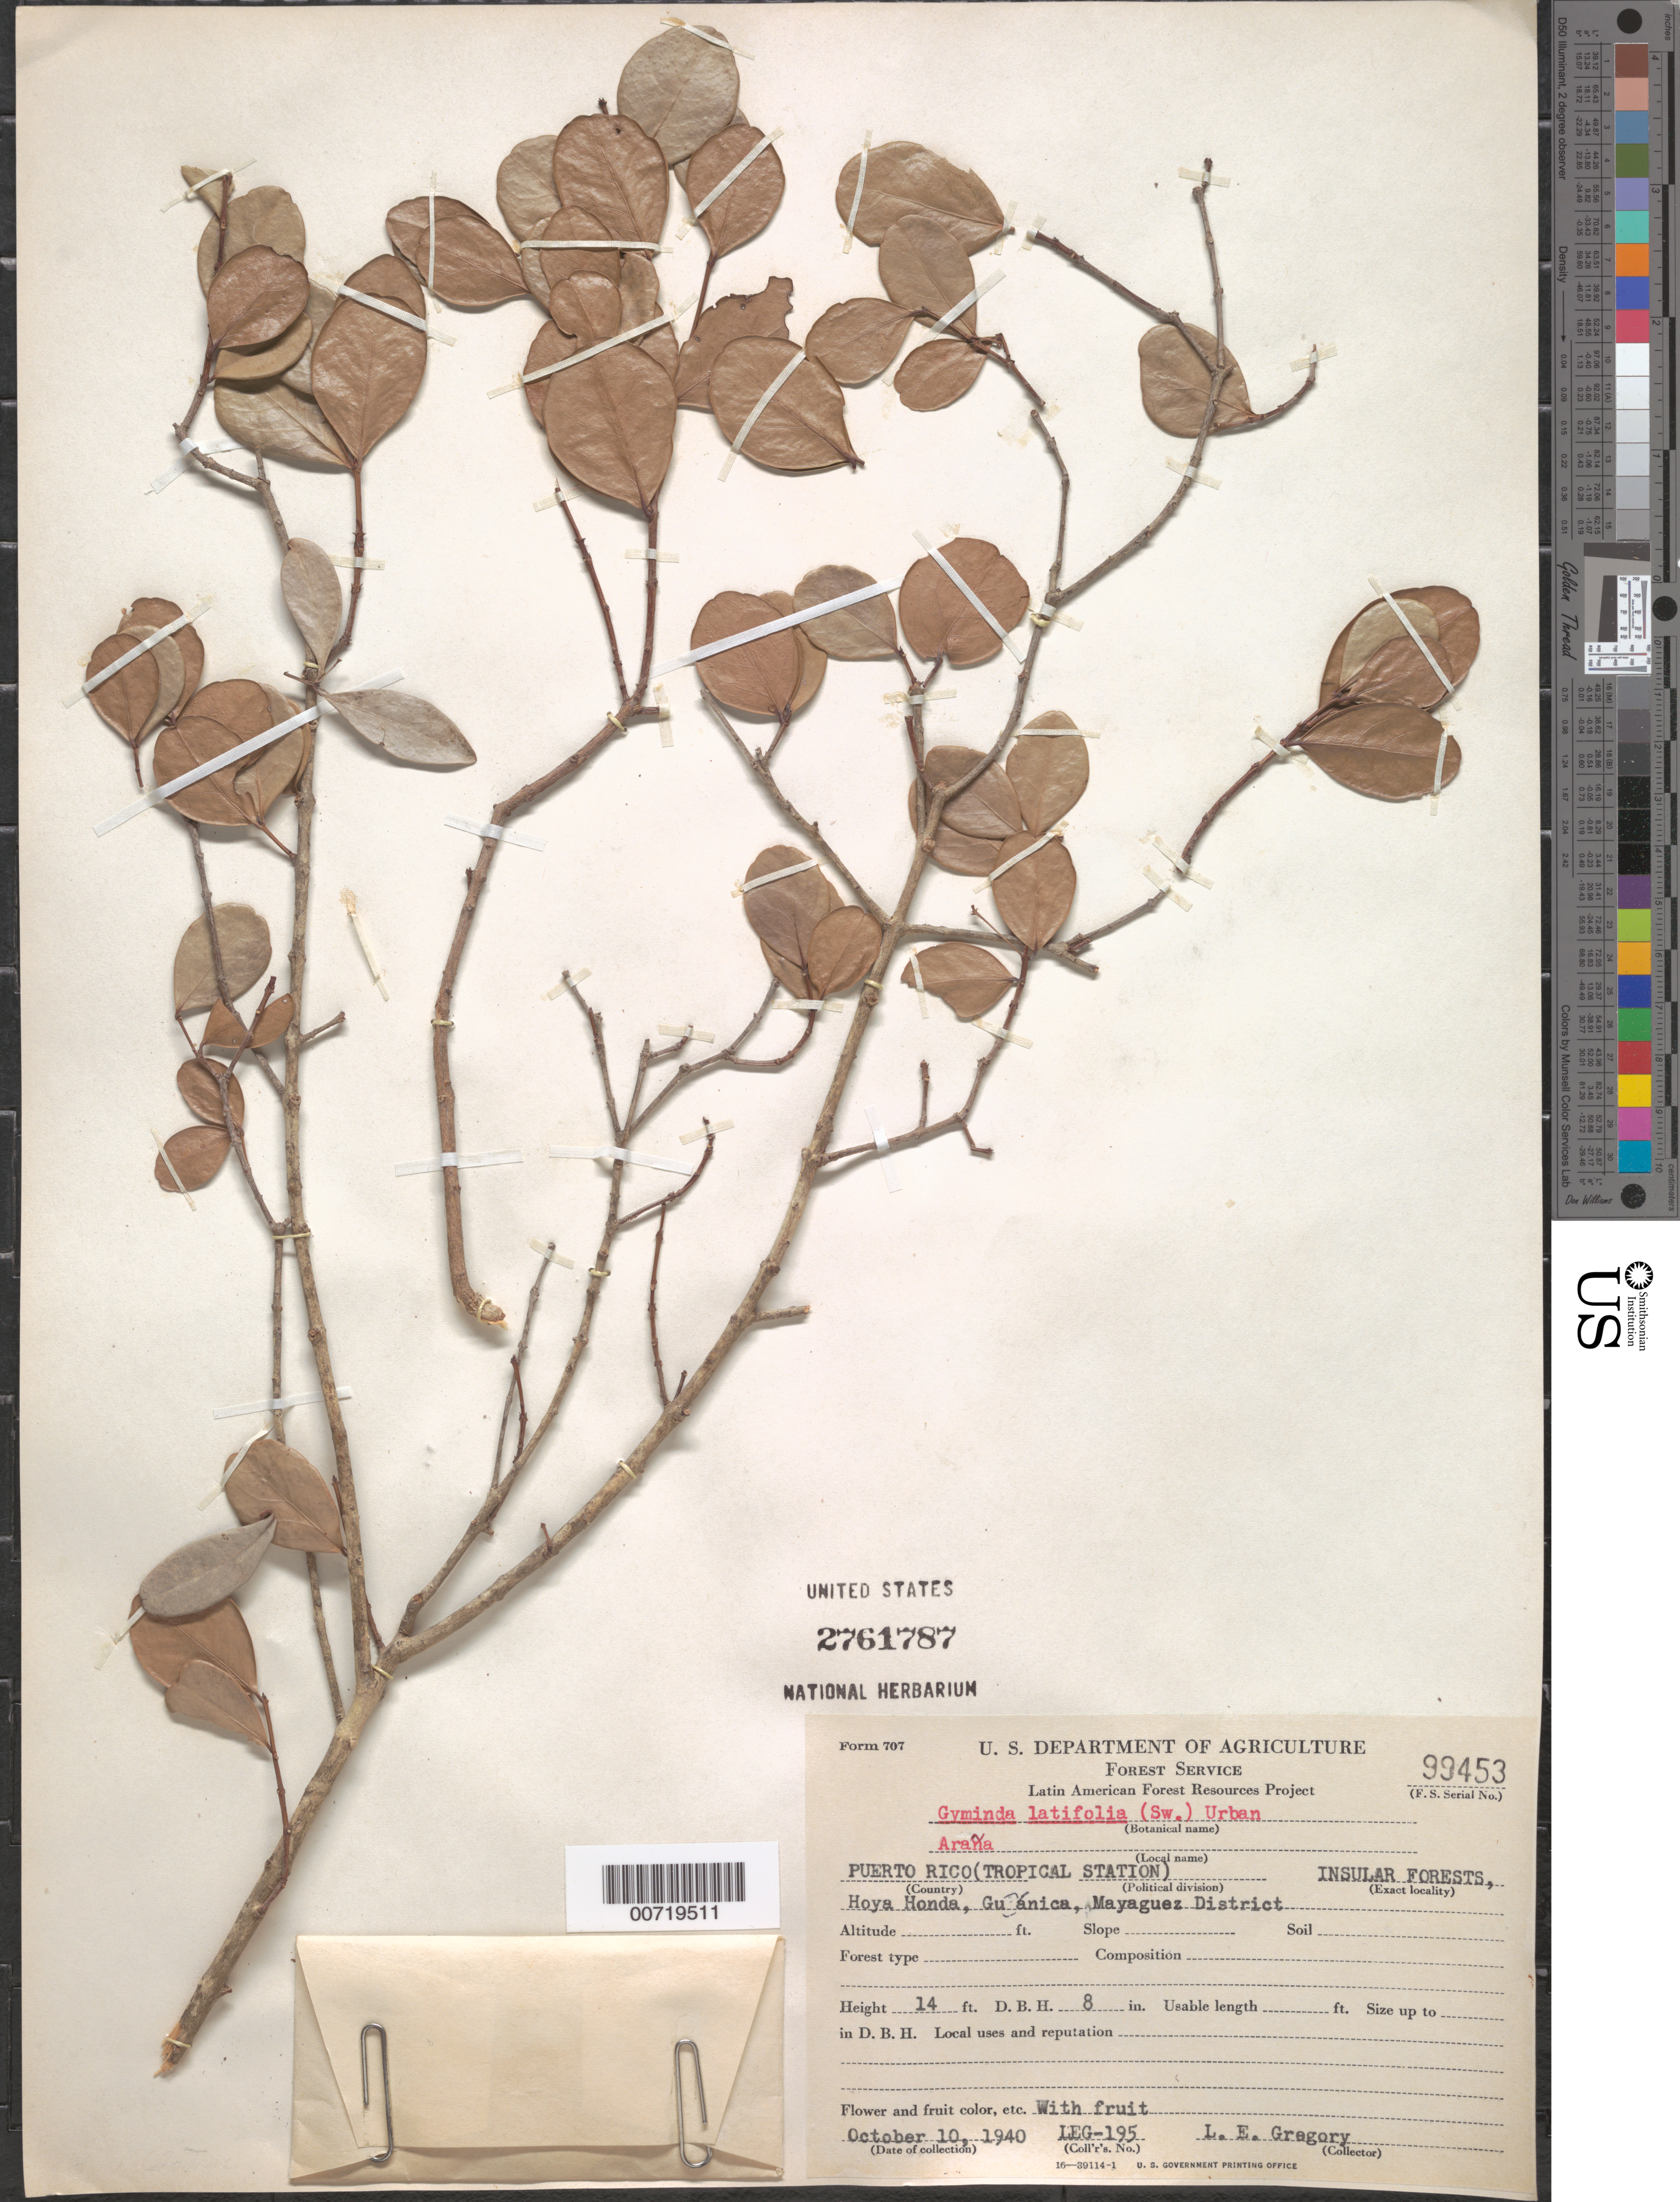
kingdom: Plantae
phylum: Tracheophyta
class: Magnoliopsida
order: Celastrales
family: Celastraceae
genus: Gyminda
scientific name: Gyminda latifolia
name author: (Sw.) Urb.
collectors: L. E. Gregory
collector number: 195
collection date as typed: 10 Oct 1940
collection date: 1940-10-10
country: Puerto Rico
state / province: Mayagüez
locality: Insular Forest, Hoya Honda, Guanica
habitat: Insular forest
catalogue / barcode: US 2761787